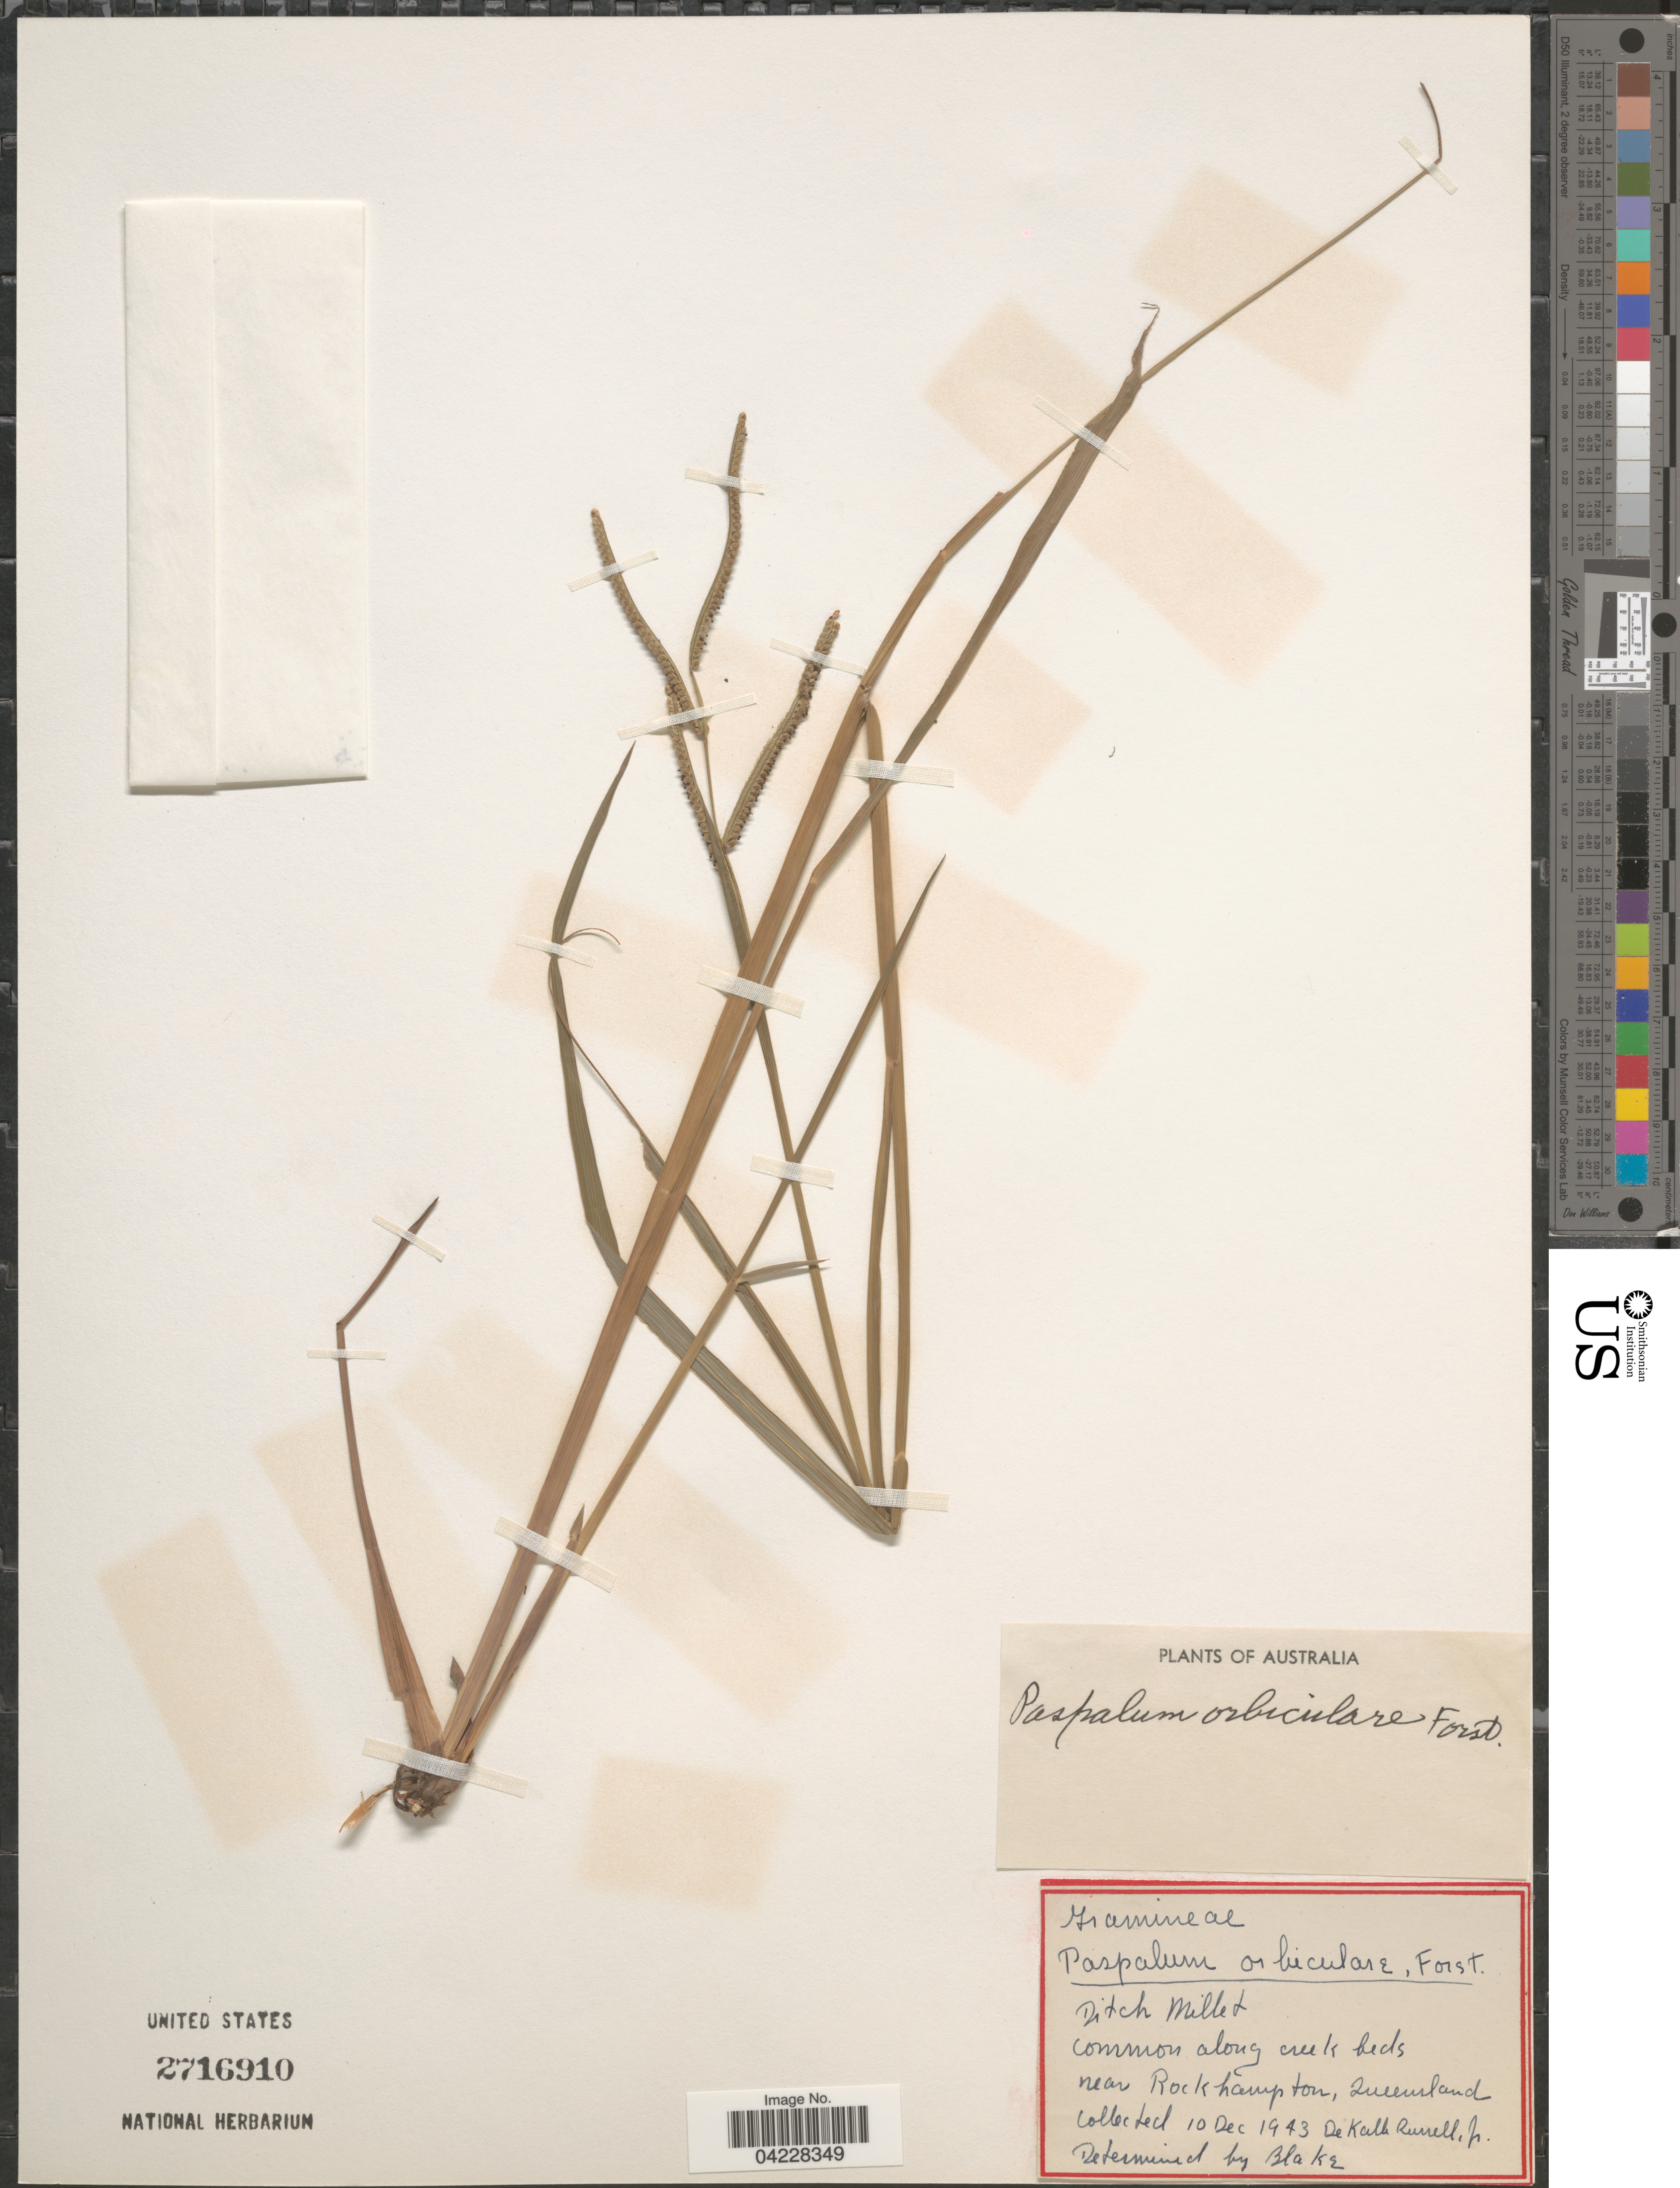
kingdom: Plantae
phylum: Tracheophyta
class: Liliopsida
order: Poales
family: Poaceae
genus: Paspalum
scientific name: Paspalum orbiculare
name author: G. Forst.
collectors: D. K. Russell Jr.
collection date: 1943-12-10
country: Australia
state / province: Queensland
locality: Ditch Millet. Common along creek beds near Rockhampton.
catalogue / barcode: US 2716910